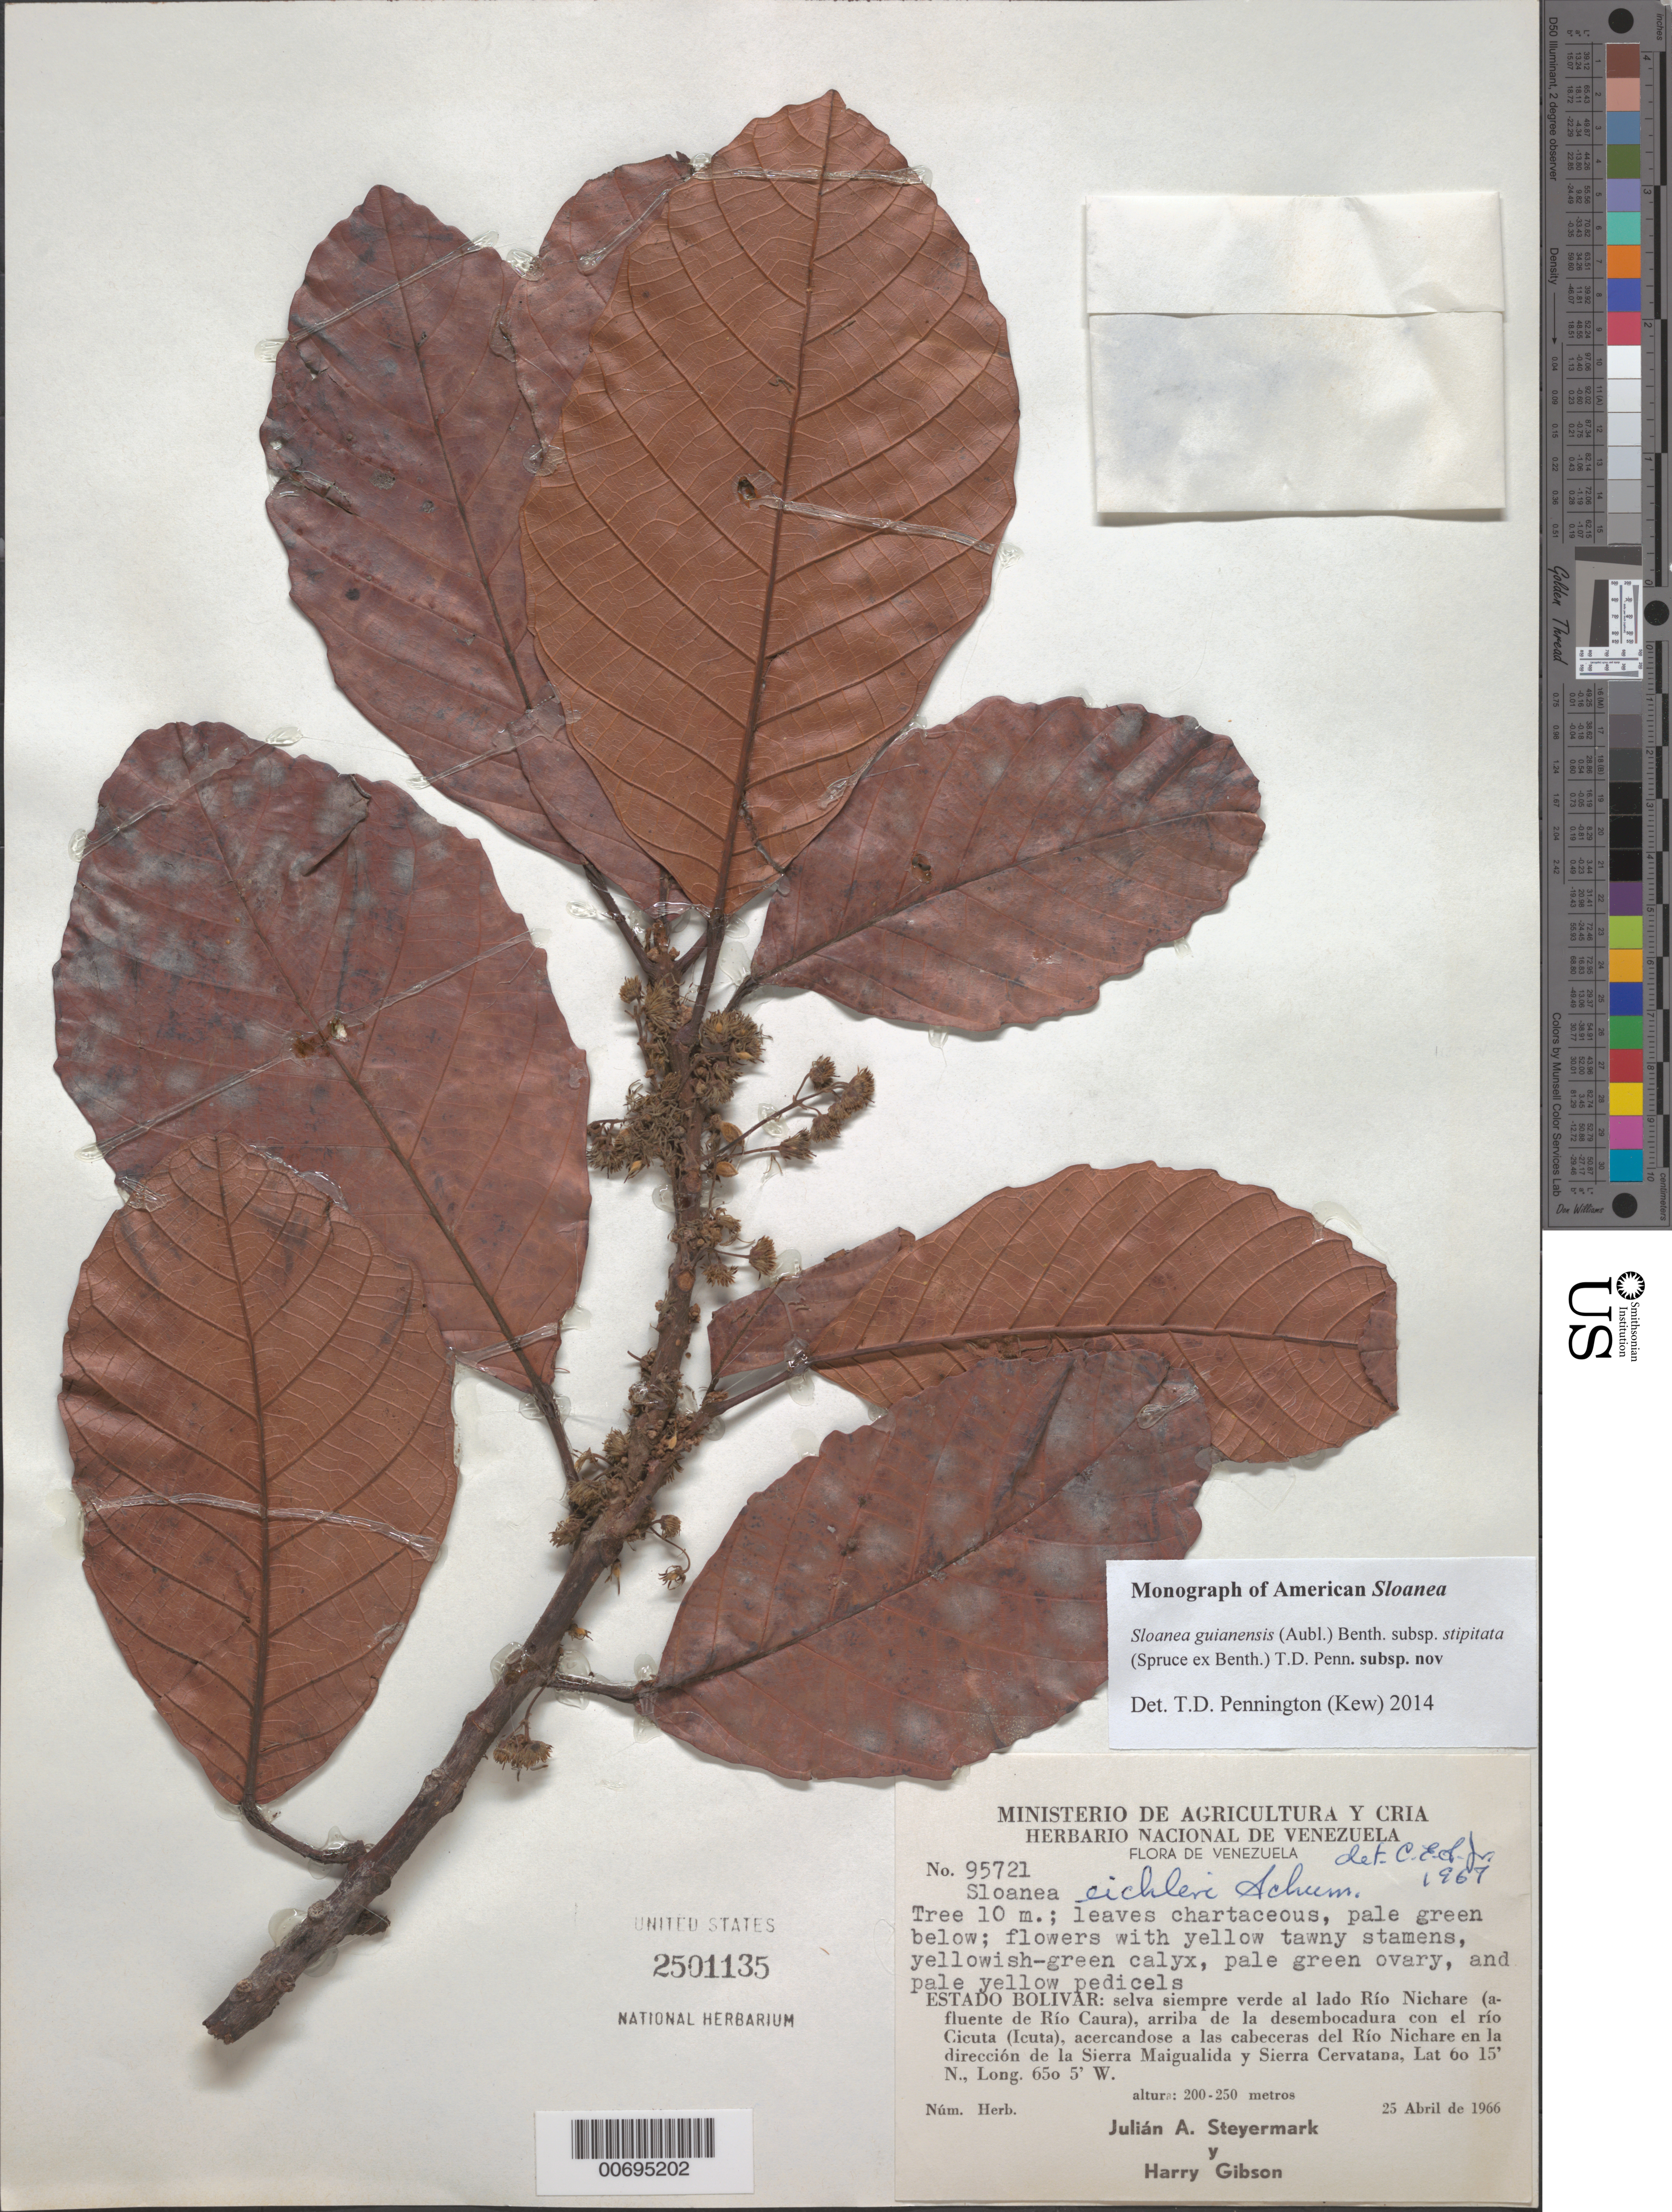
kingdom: Plantae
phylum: Tracheophyta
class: Magnoliopsida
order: Oxalidales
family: Elaeocarpaceae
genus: Sloanea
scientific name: Sloanea guianensis subsp. stipitata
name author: (Spruce ex Benth.) T.D. Penn.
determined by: Pennington, T. D., (K)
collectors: J. Steyermark & H. Gibson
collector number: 95721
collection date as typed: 25-Apr-66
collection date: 1966-04-25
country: Venezuela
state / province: Bolívar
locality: Río Nichare, near mouth of Río Cicuta, acercandose a las cabeceras del Río Nichare en la direccion de la Sierra Maigualida y Sierra Cervatana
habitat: Evergreen forest along river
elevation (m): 200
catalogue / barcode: US 2501135